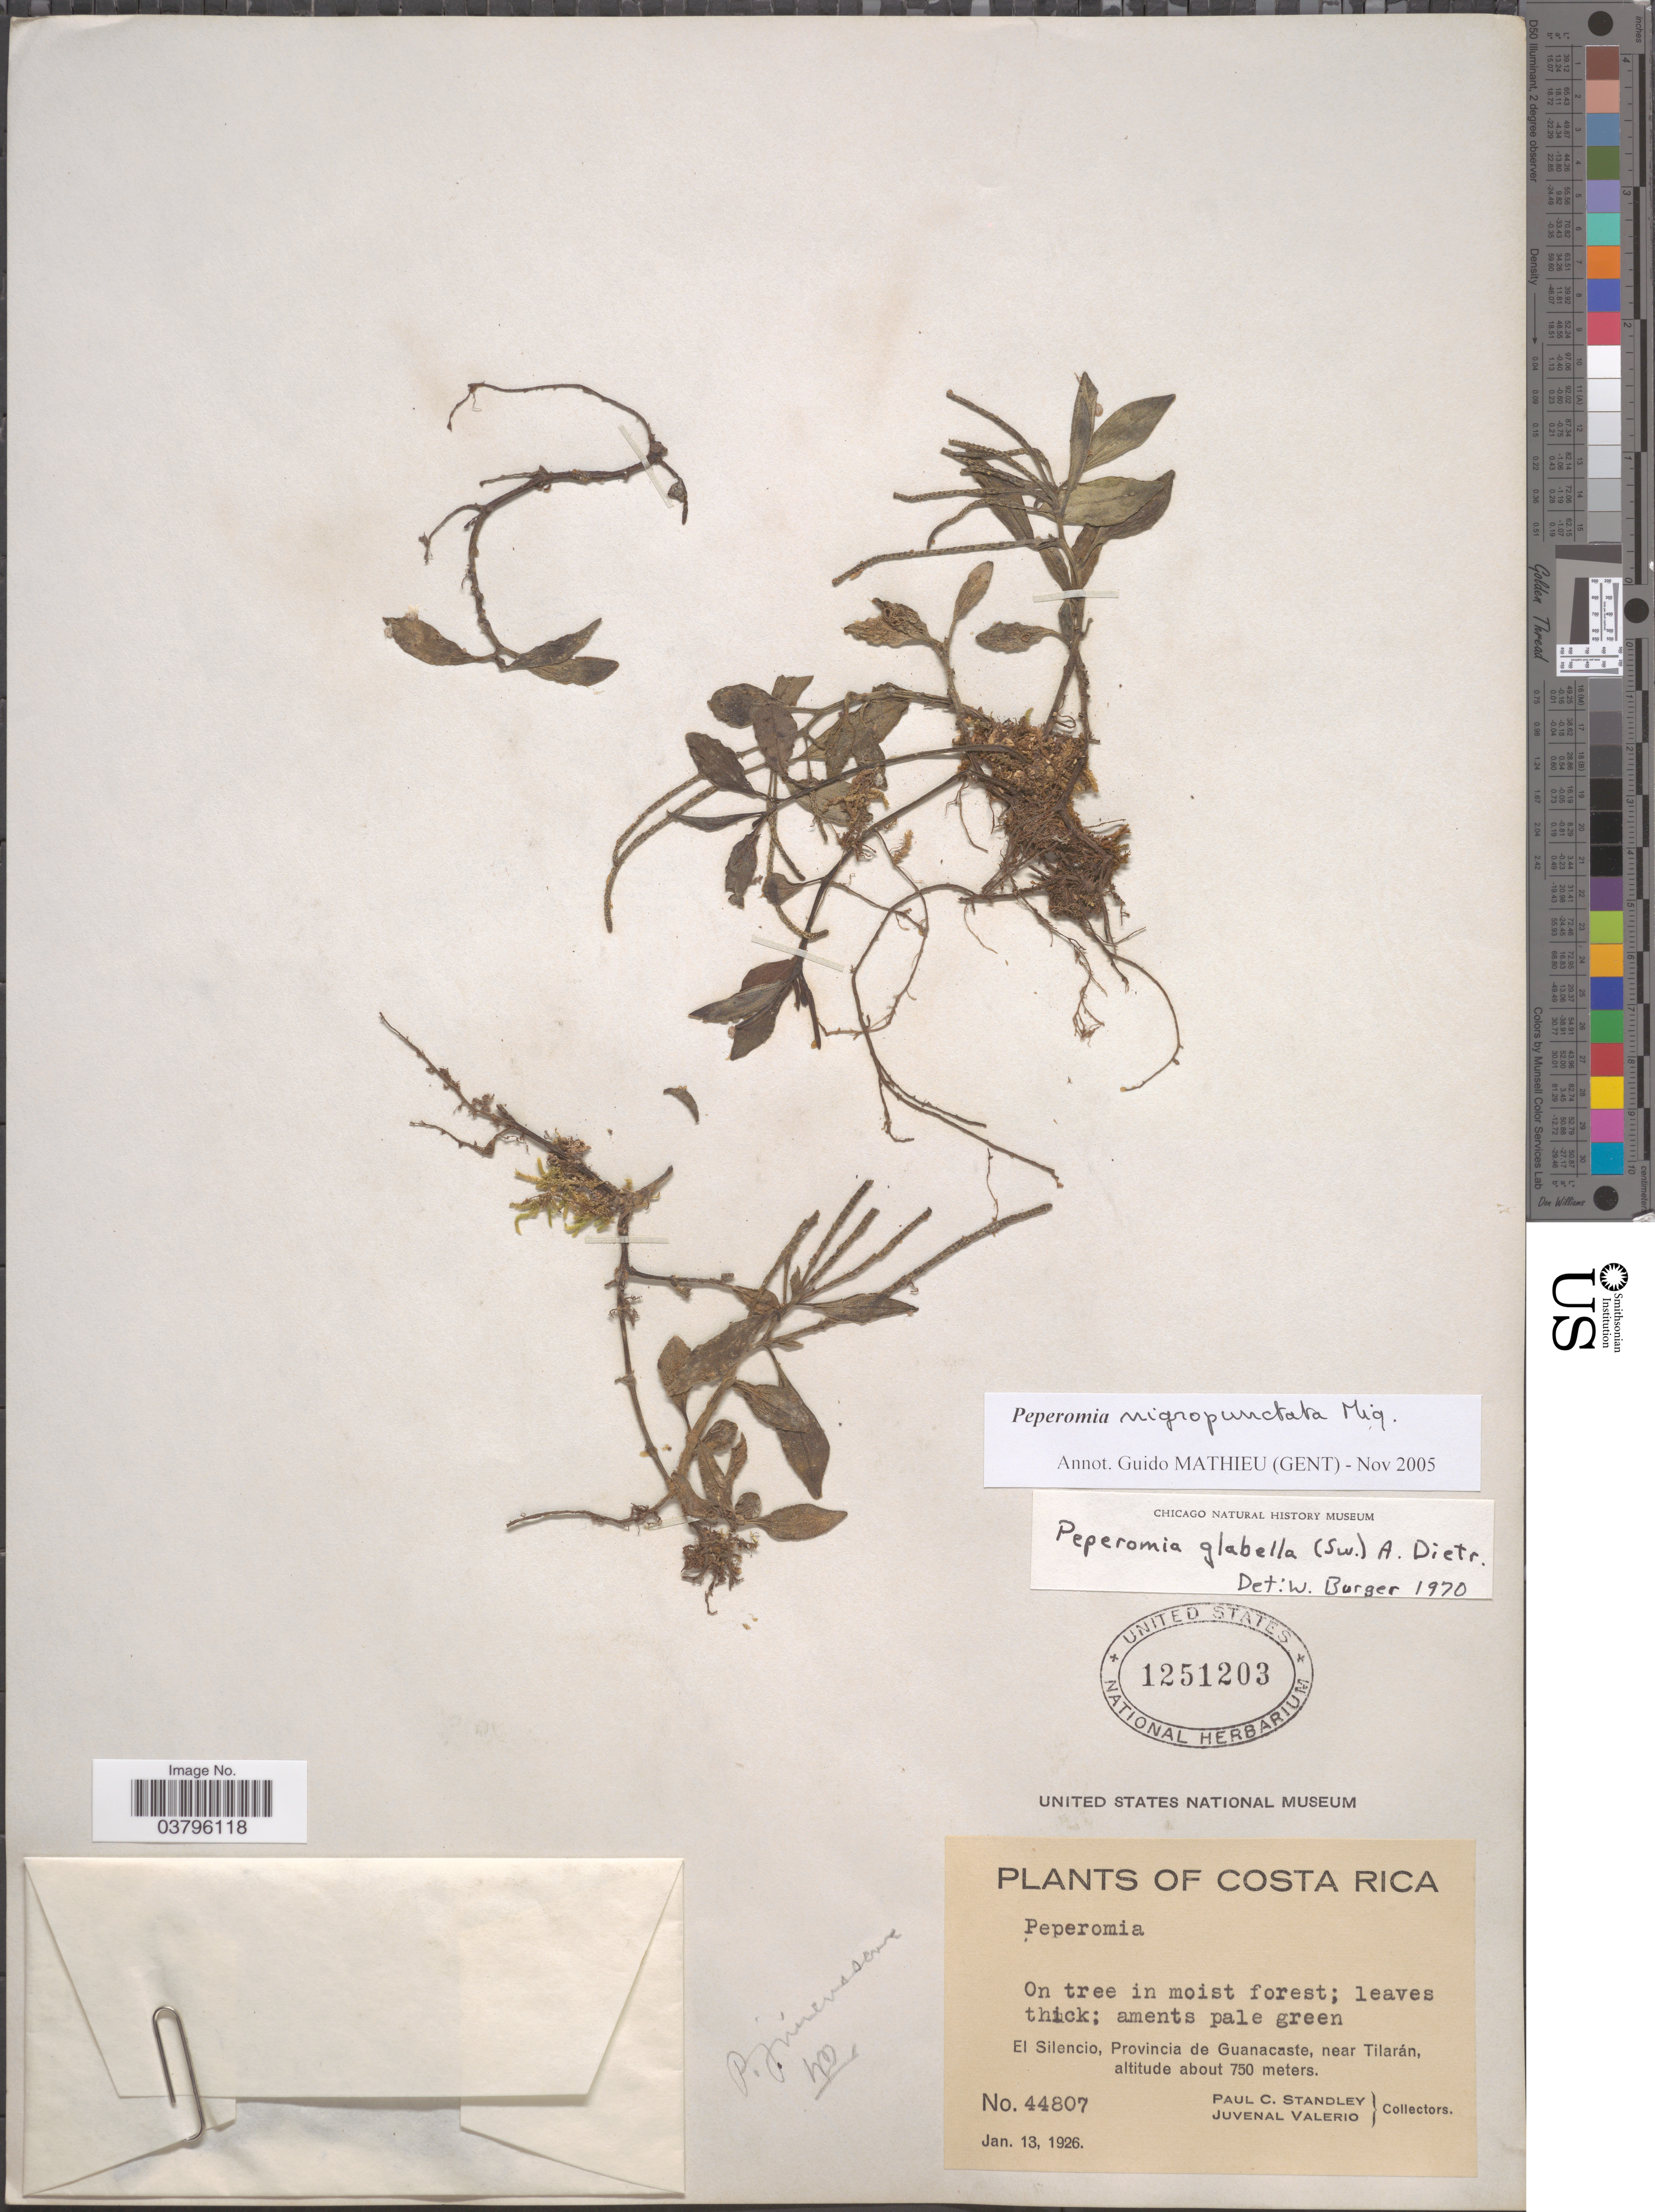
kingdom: Plantae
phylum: Tracheophyta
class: Magnoliopsida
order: Piperales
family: Piperaceae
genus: Peperomia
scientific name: Peperomia nigropunctata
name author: Miq.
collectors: P. C. Standley & J. Valerio R.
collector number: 44807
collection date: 1926-01-13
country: Costa Rica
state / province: Guanacaste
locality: El Silencio, Provincia de Guanacaste, near Tilarán.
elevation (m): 750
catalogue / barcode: US 1251203